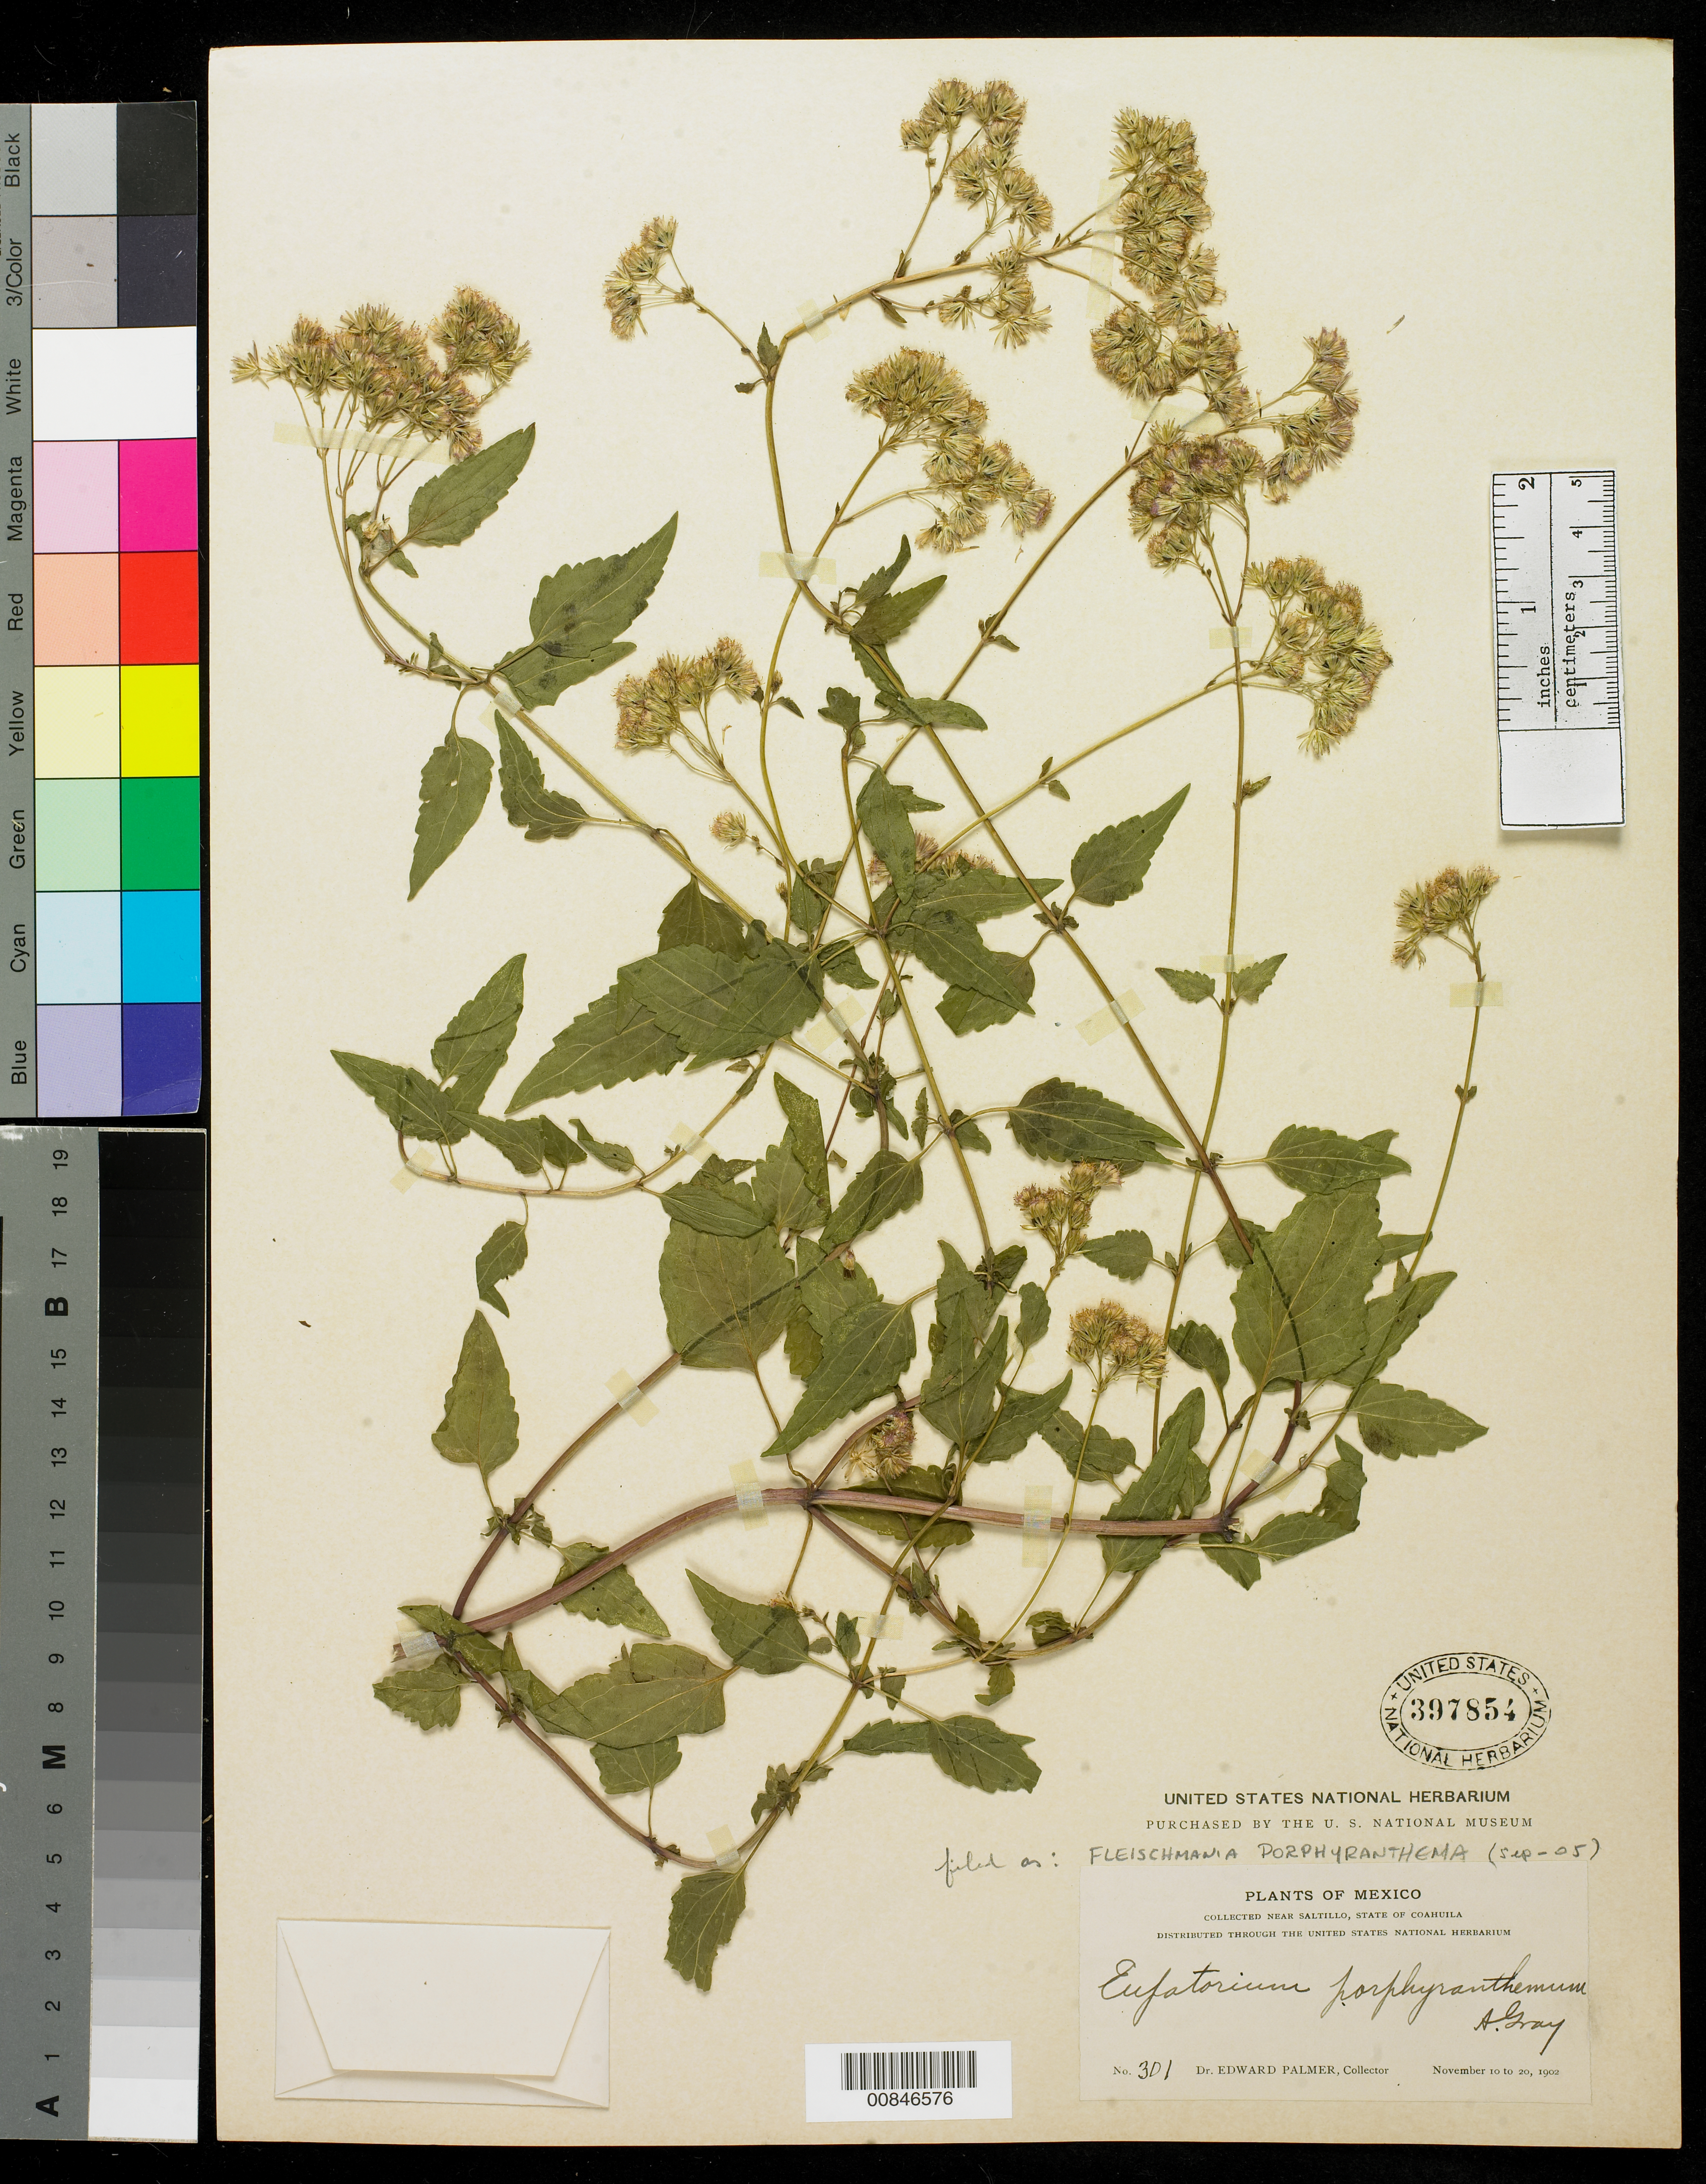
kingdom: Plantae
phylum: Tracheophyta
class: Magnoliopsida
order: Asterales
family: Asteraceae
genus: Fleischmannia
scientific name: Fleischmannia porphyranthema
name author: (A. Gray) R.M. King & H. Rob.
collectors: E. Palmer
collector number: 436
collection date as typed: Jul 1880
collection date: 1880-07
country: Mexico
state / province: Coahuila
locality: Saltillo, Coahuila.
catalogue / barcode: US 1083104